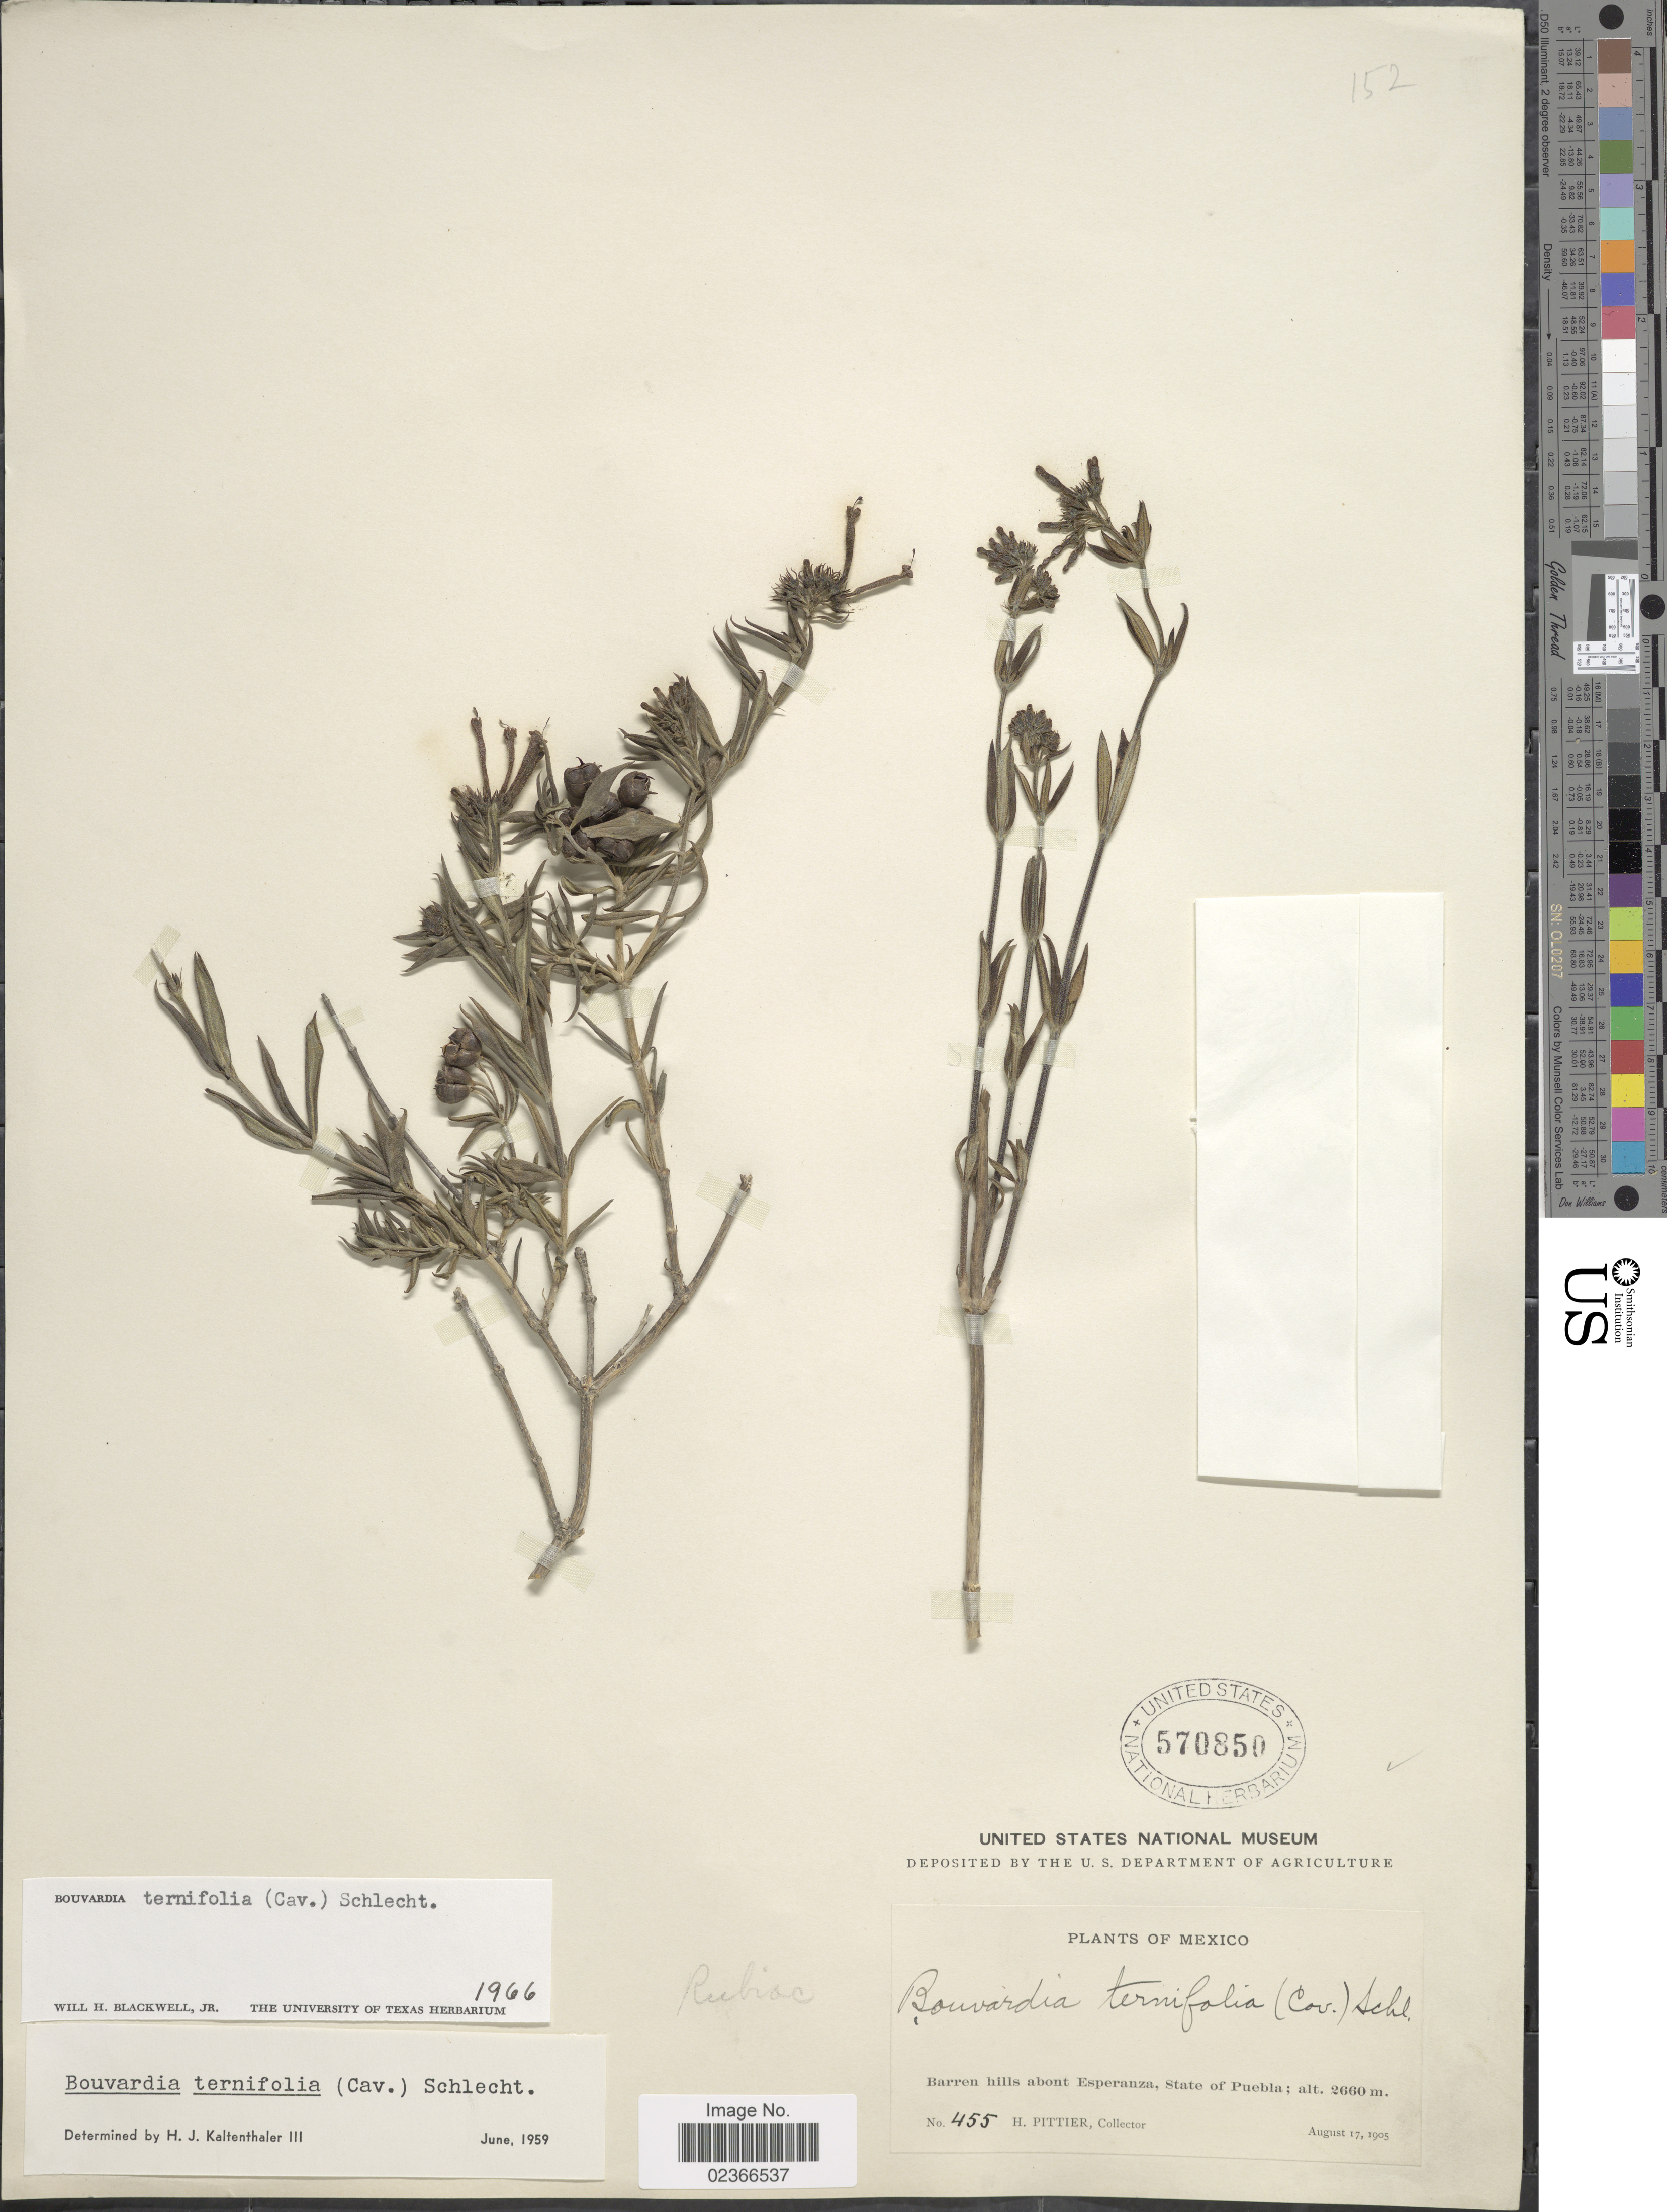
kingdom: Plantae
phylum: Tracheophyta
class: Magnoliopsida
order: Gentianales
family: Rubiaceae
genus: Bouvardia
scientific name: Bouvardia ternifolia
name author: (Cav.) Schltdl.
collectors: H. F. Pittier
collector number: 455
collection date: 1905-08-17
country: Mexico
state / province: Puebla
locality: Barren hills abont Esperanza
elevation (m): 2660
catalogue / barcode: US 570850